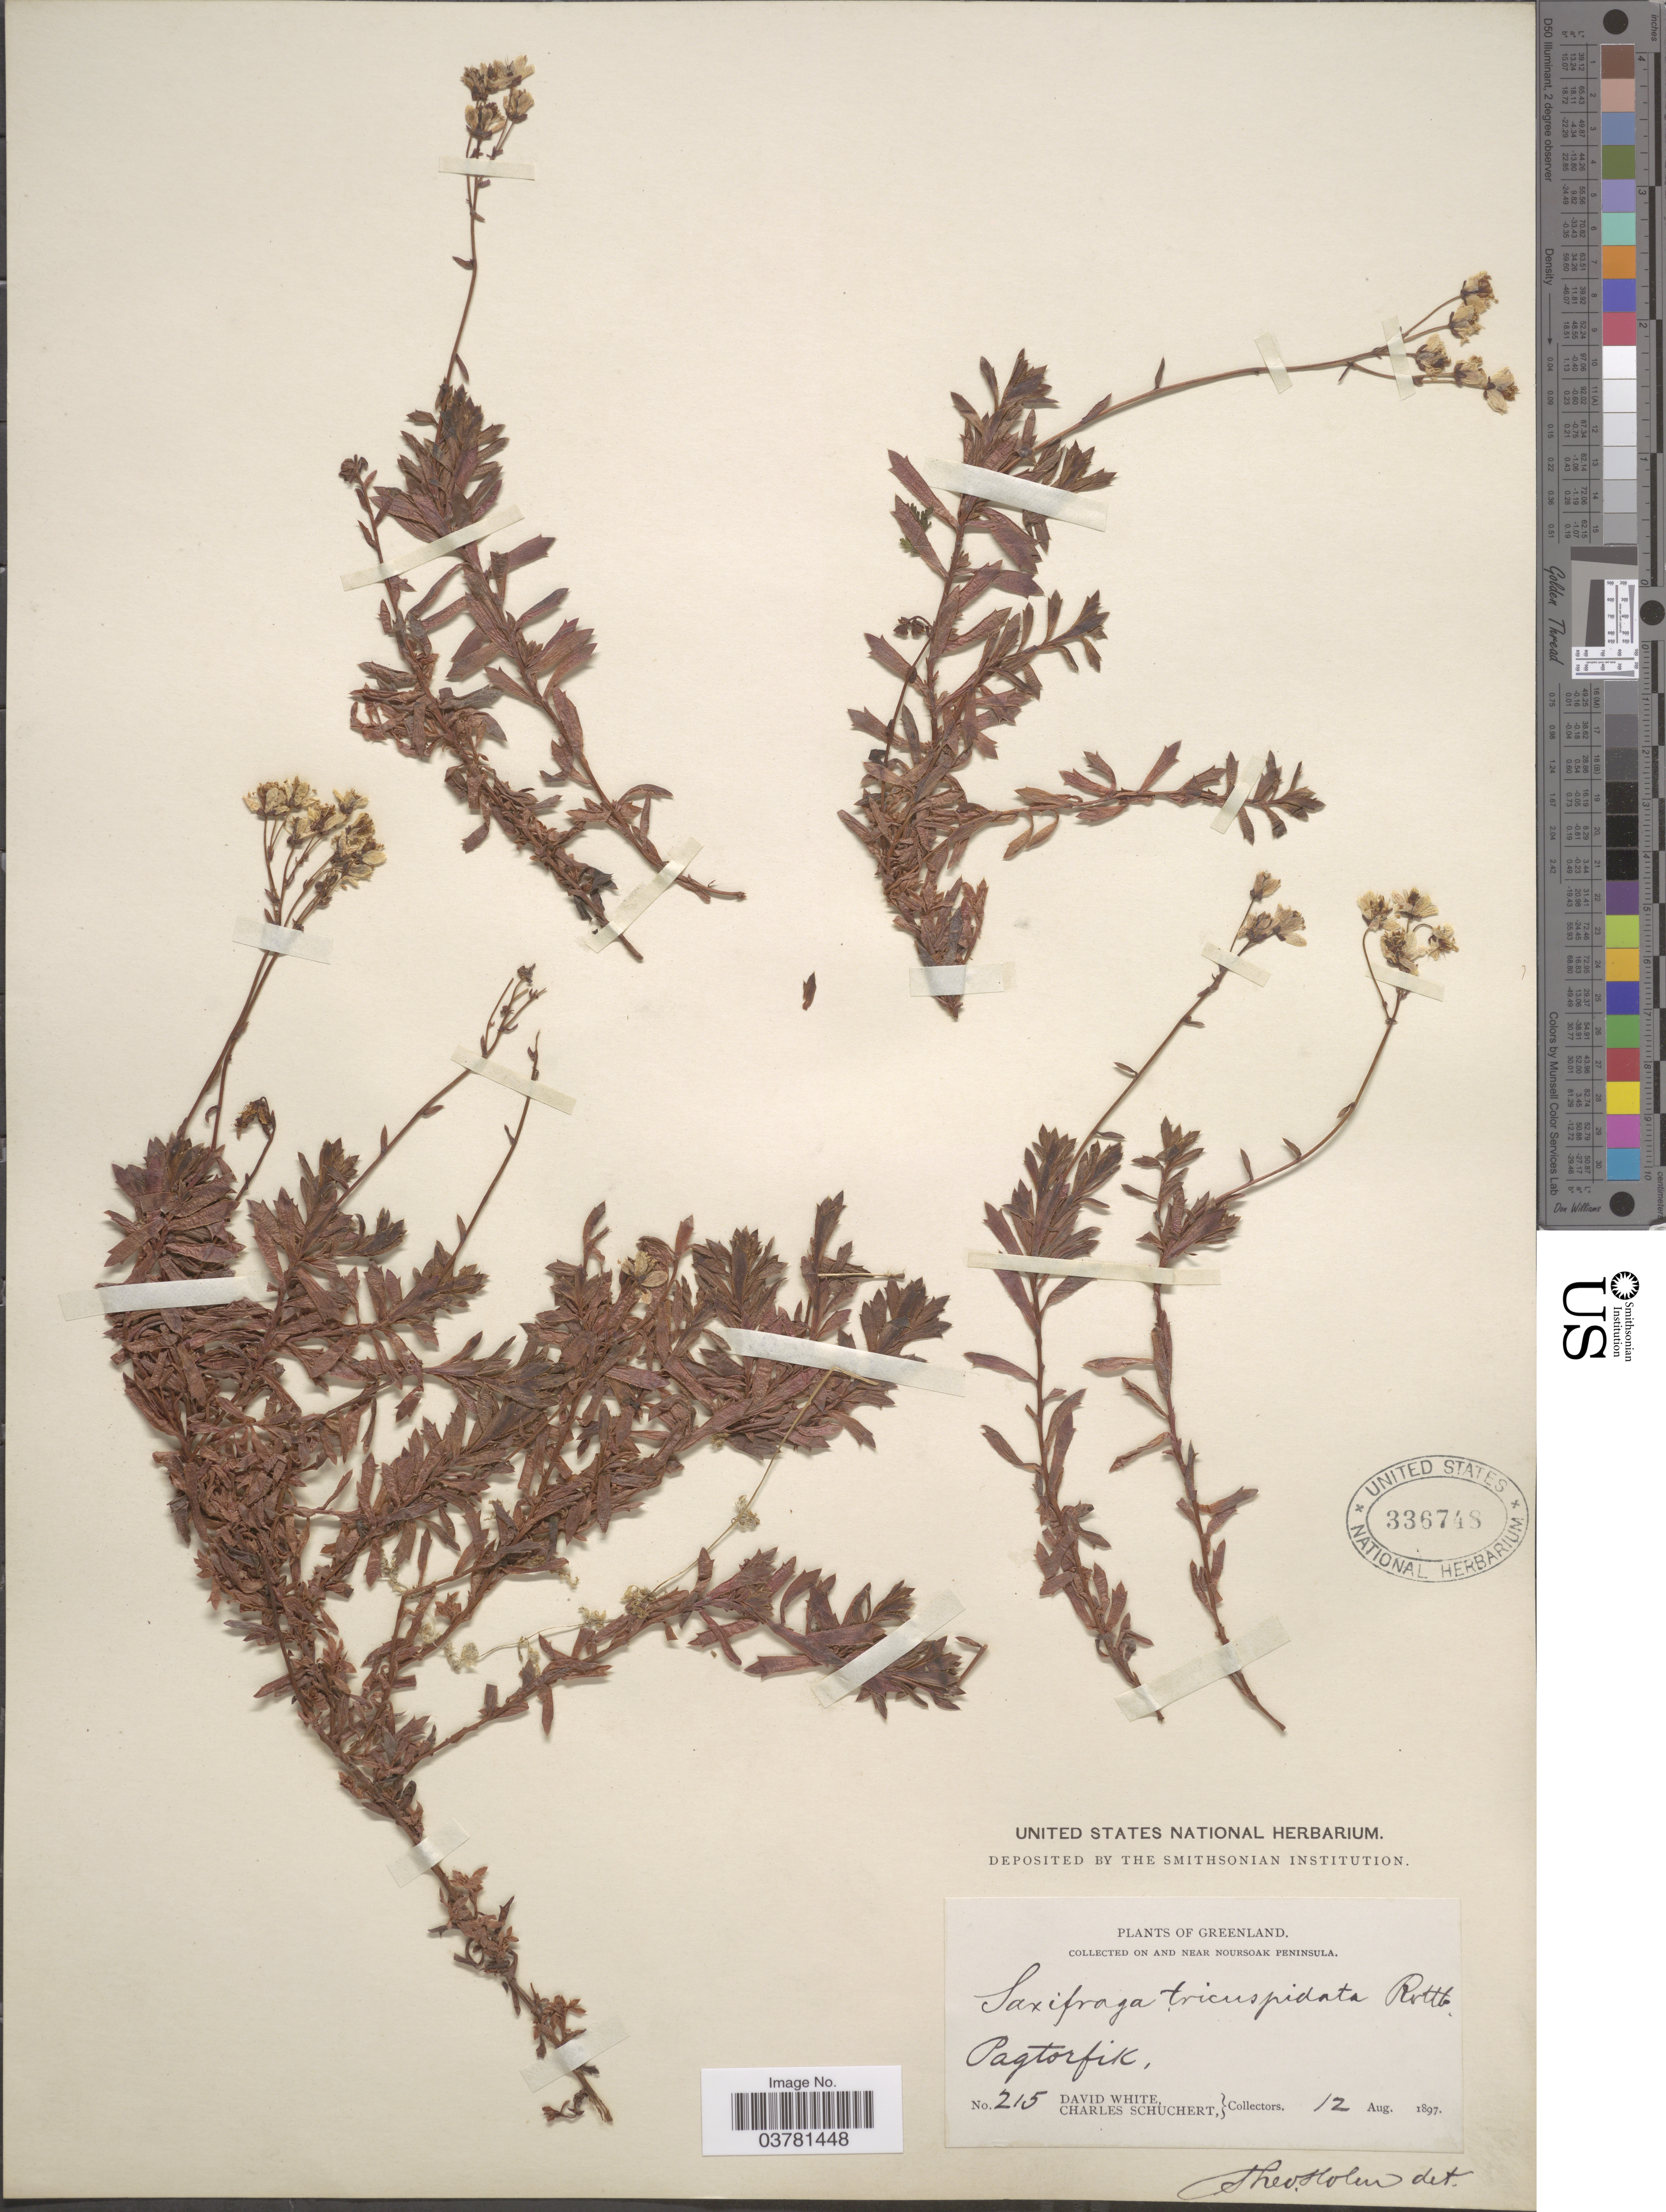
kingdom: Plantae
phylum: Tracheophyta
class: Magnoliopsida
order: Saxifragales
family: Saxifragaceae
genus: Saxifraga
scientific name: Saxifraga tricuspidata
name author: Rottb.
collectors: D. White & C. Schuchert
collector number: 215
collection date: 1897-08-12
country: Greenland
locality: On and near Noursoak Peninsula. Pagtorfik.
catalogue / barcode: US 336748